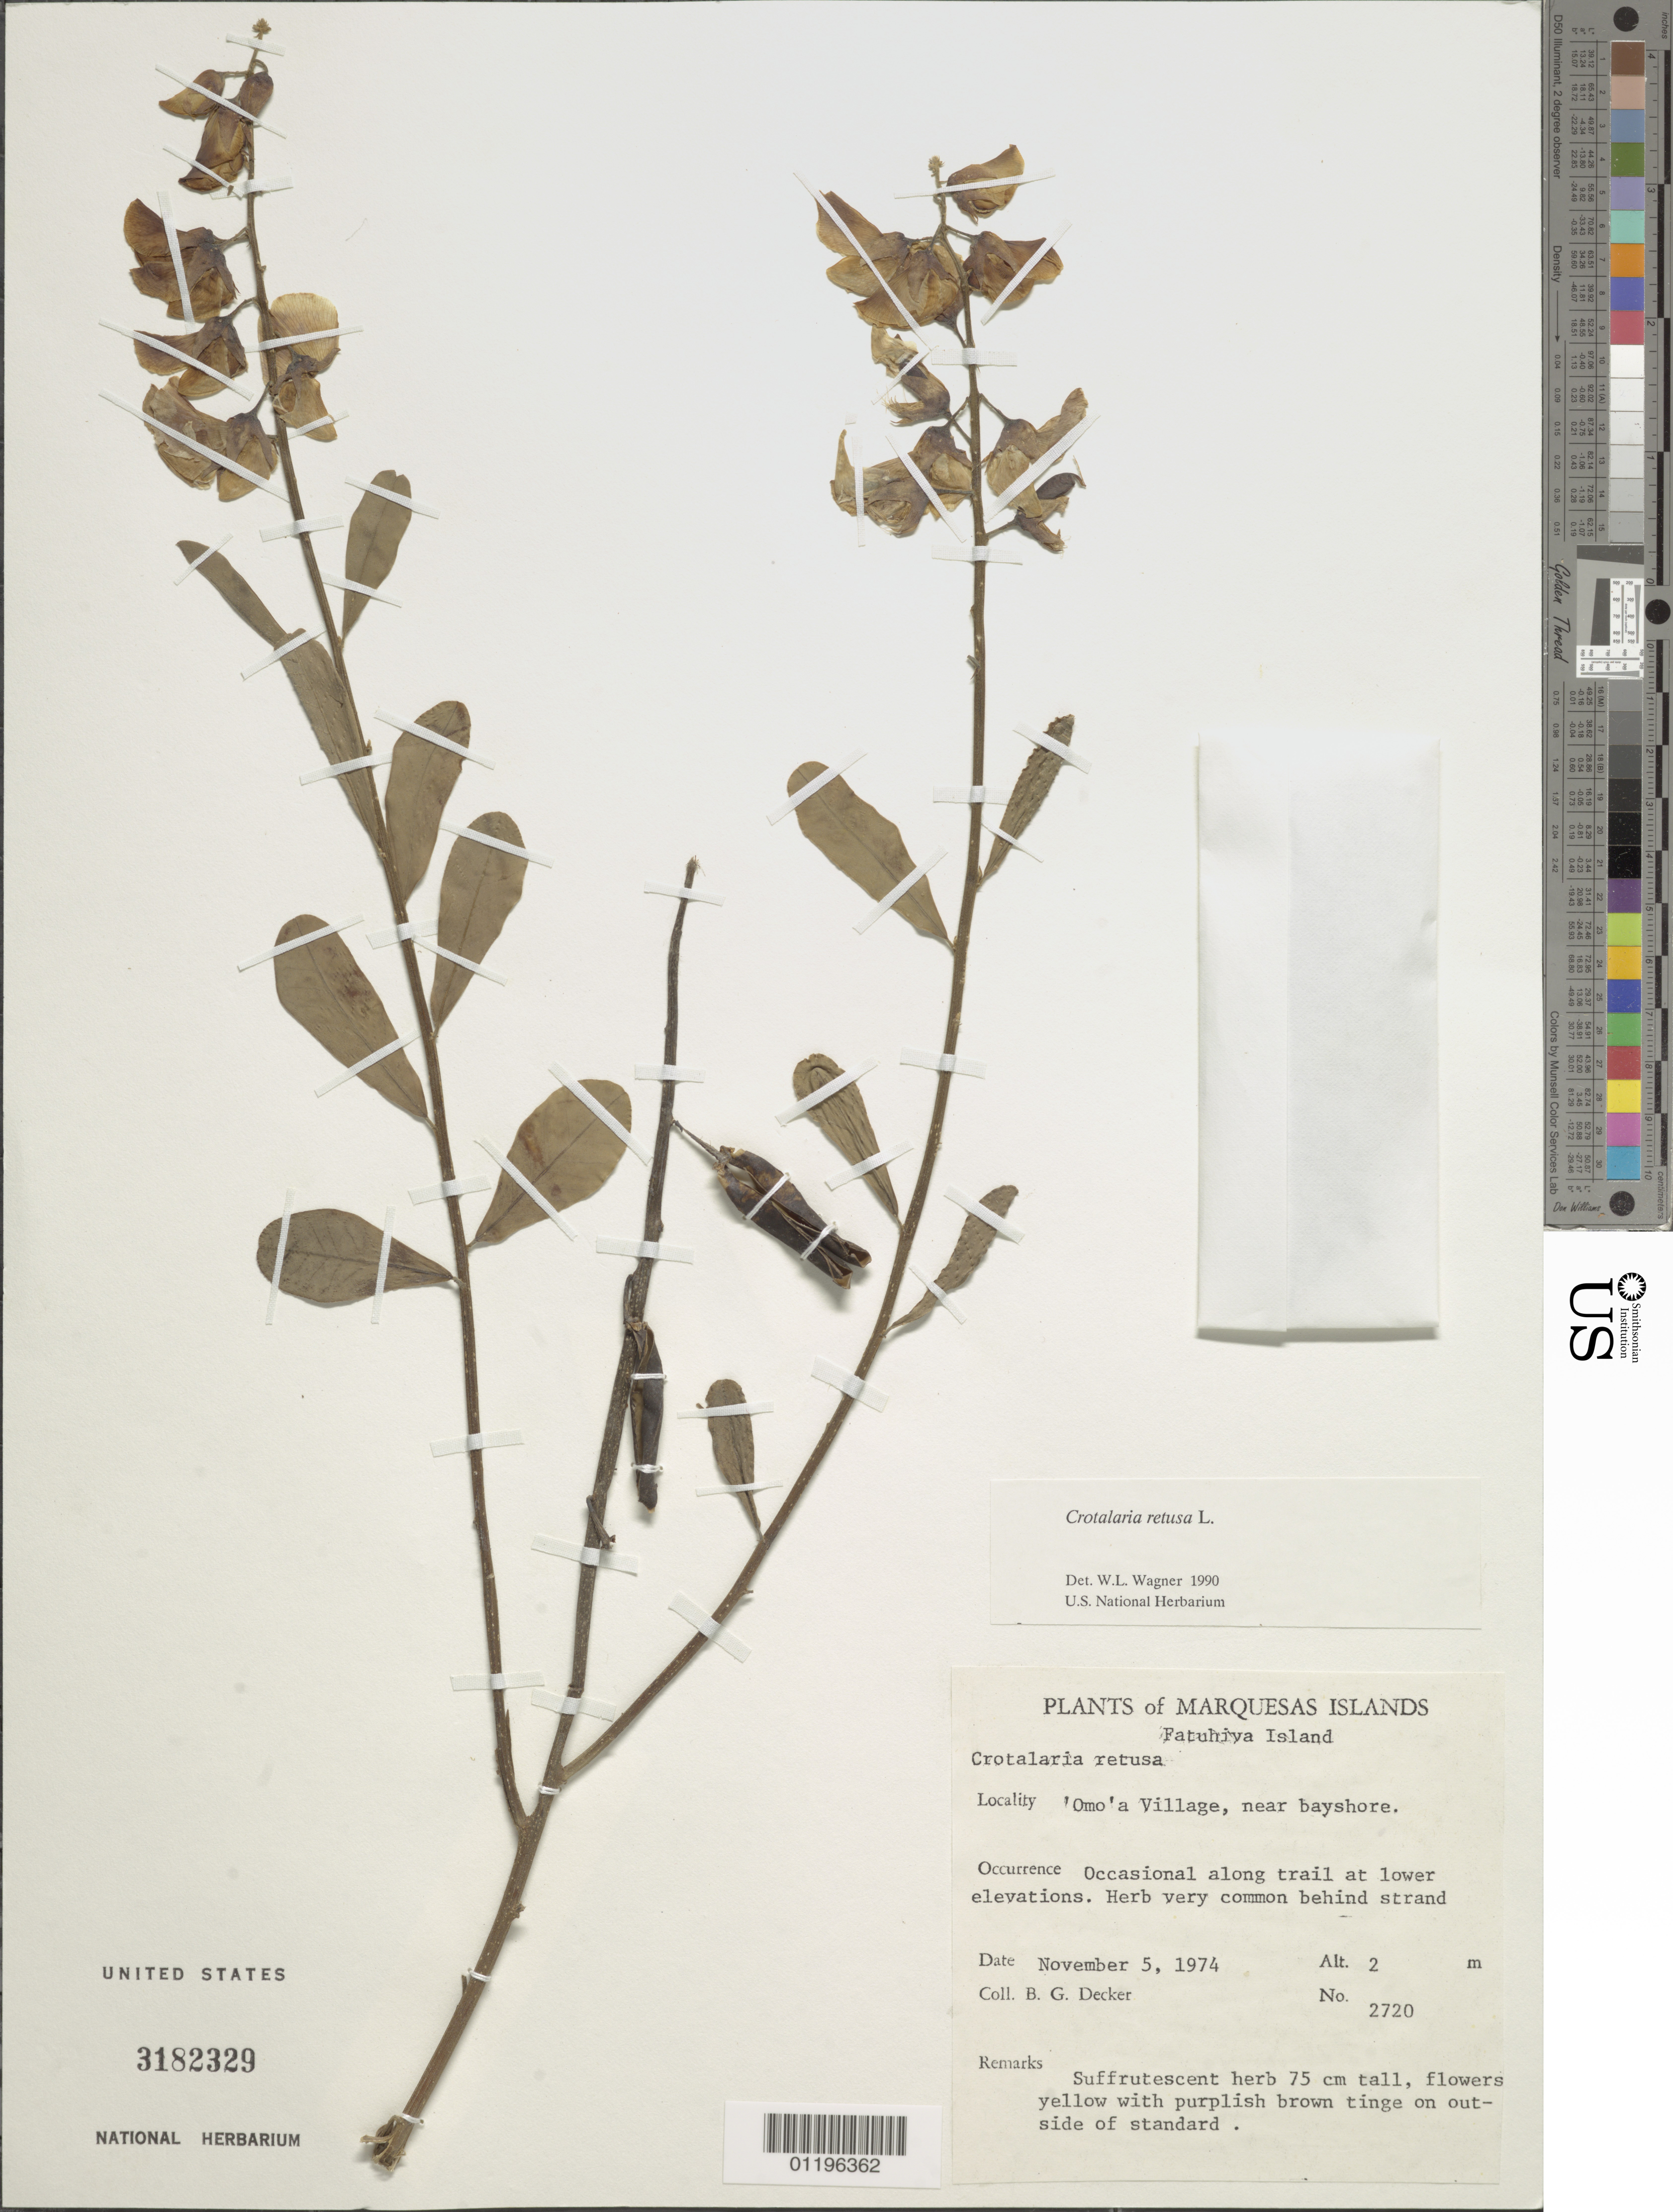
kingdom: Plantae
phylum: Tracheophyta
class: Magnoliopsida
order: Fabales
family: Fabaceae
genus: Crotalaria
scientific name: Crotalaria retusa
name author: L.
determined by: Wagner, W. L., (BOT), Smithsonian Institution - National Museum of Natural History (UNITED STATES)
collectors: B. G. Decker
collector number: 2720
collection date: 1974-11-05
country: French Polynesia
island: Fatu Hiva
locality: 'Omo'a village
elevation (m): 2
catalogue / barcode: US 3182329